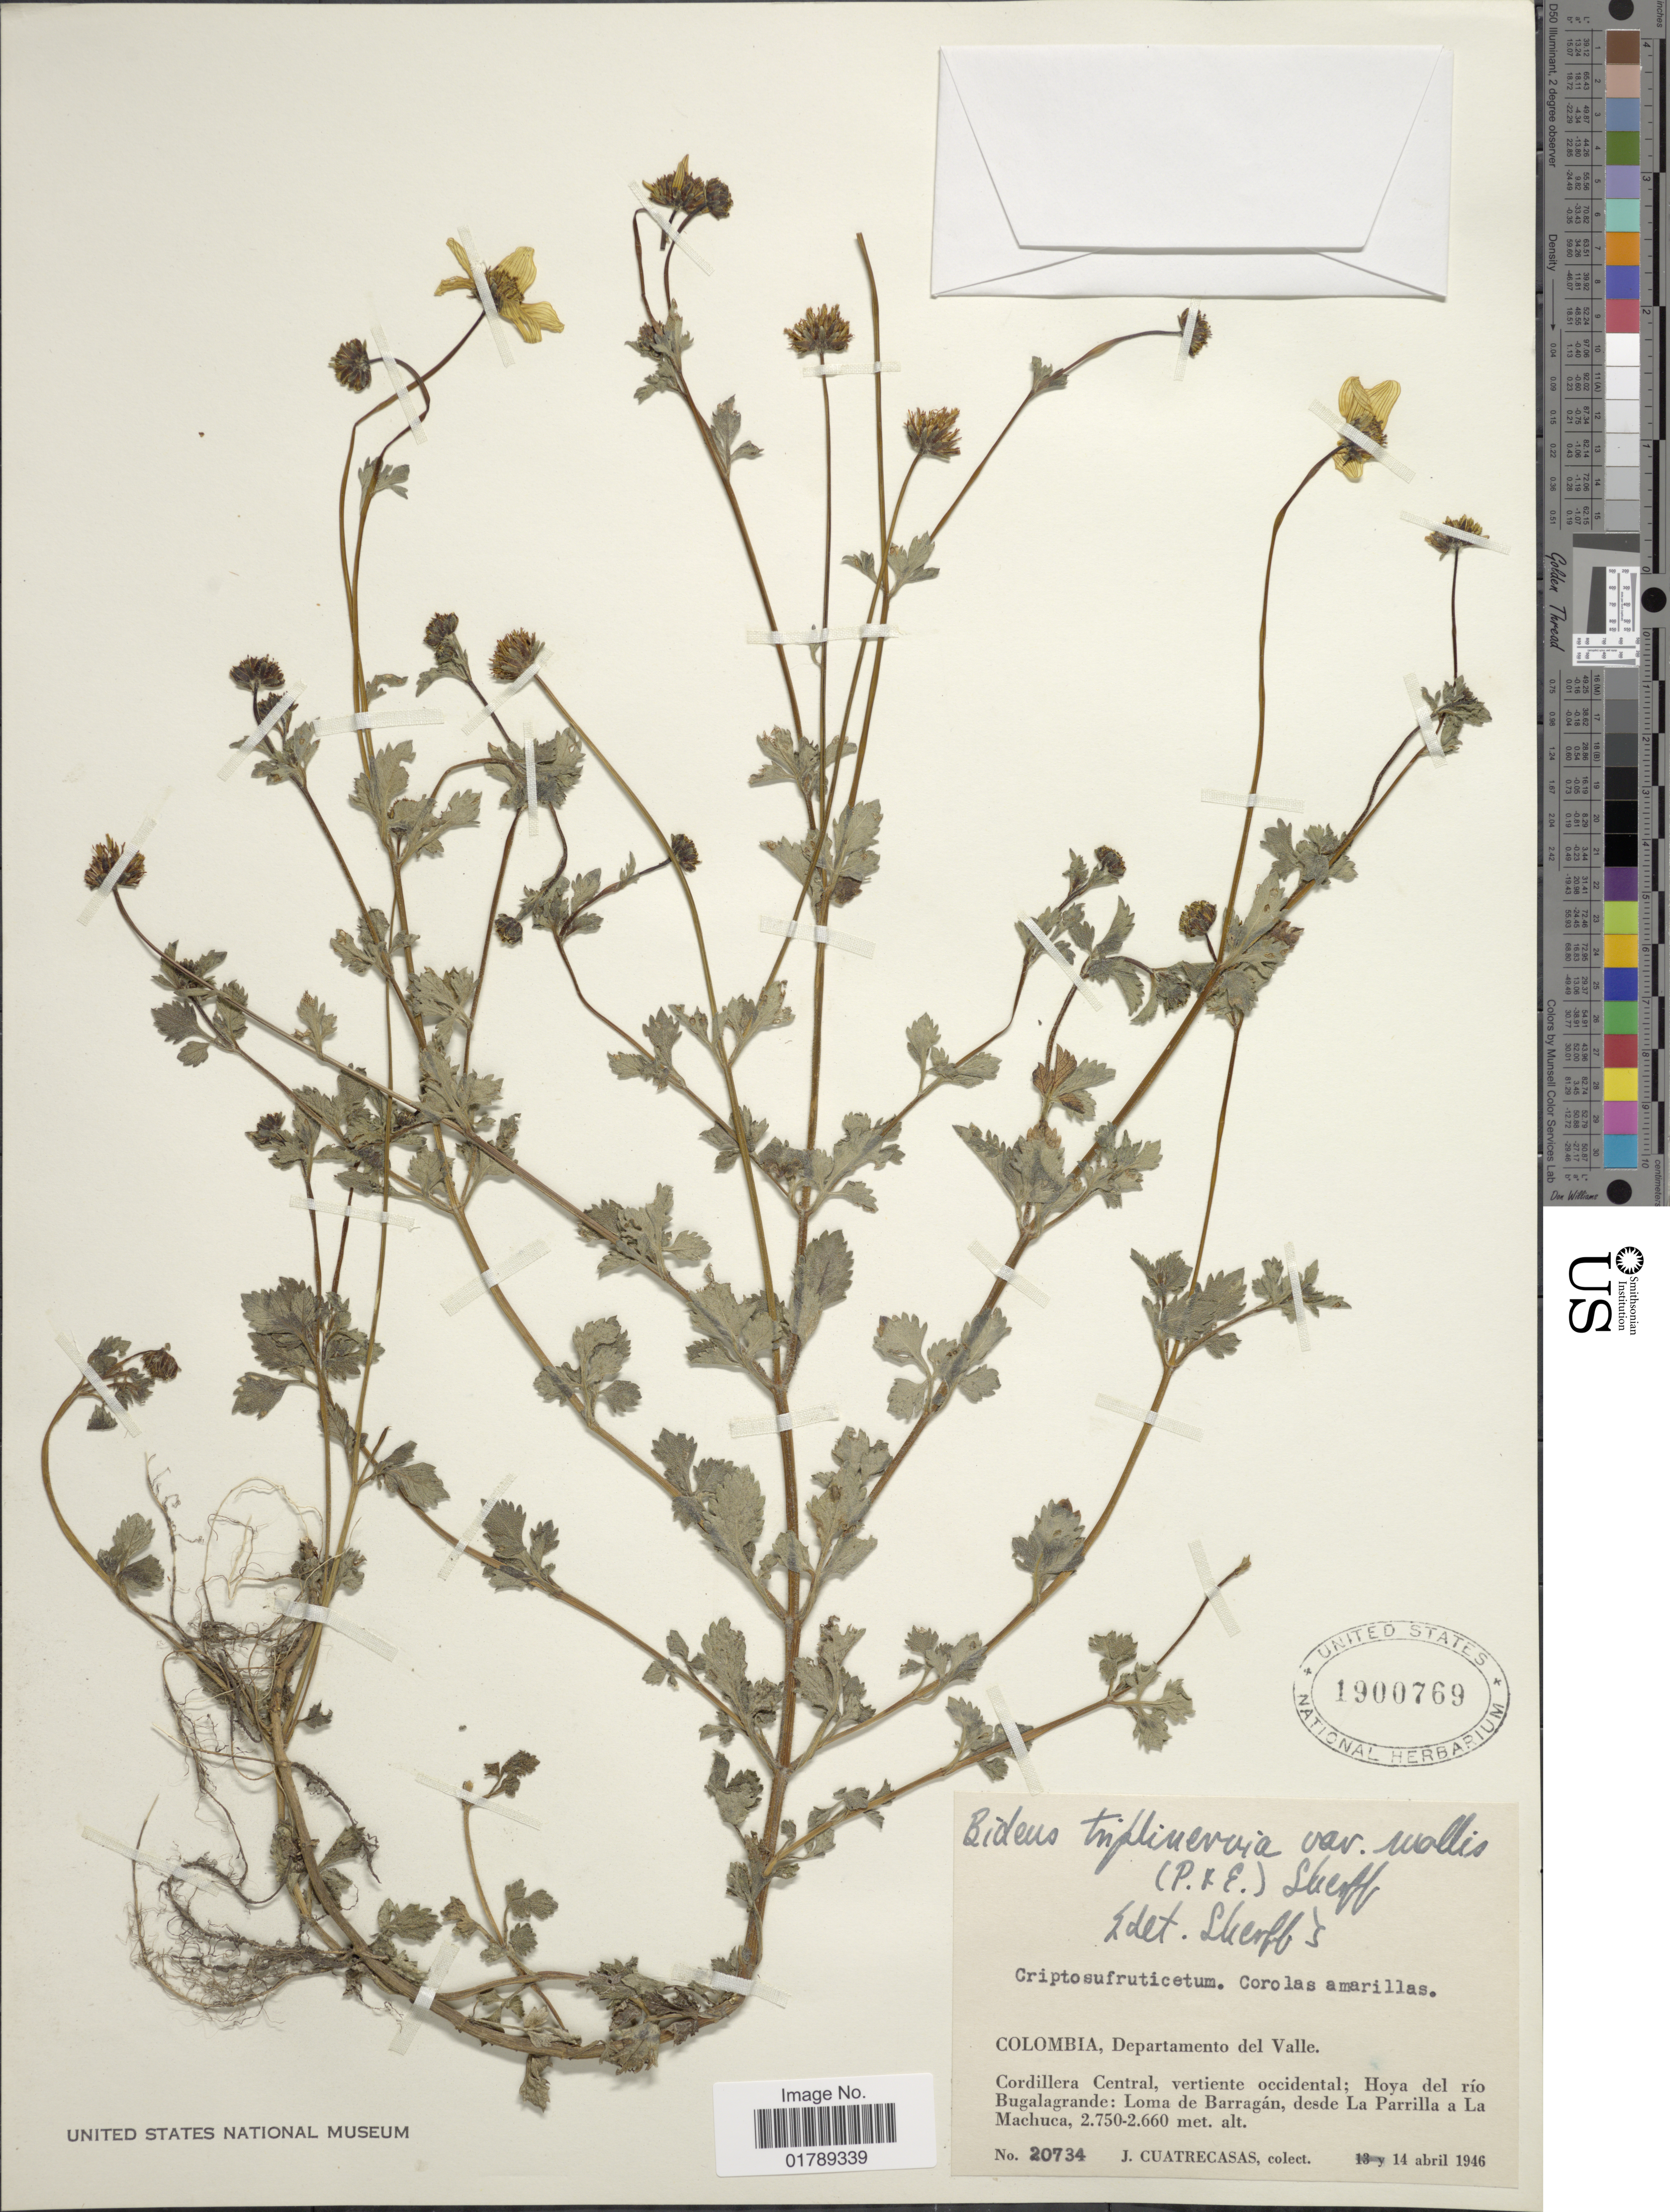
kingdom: Plantae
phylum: Tracheophyta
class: Magnoliopsida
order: Asterales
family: Asteraceae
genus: Bidens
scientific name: Bidens triplinervia var. mollis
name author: (Poepp.) Sherff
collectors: J. Cuatrecasas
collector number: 20734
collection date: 1946-04-14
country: Colombia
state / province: Valle del Cauca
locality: Departamento del Valle. Cordillera Central, vertiente occidental; Hoya del río Bugalagrande: Loma de Barragán, desde La Parilla a La Machuca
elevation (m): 2660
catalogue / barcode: US 1900769